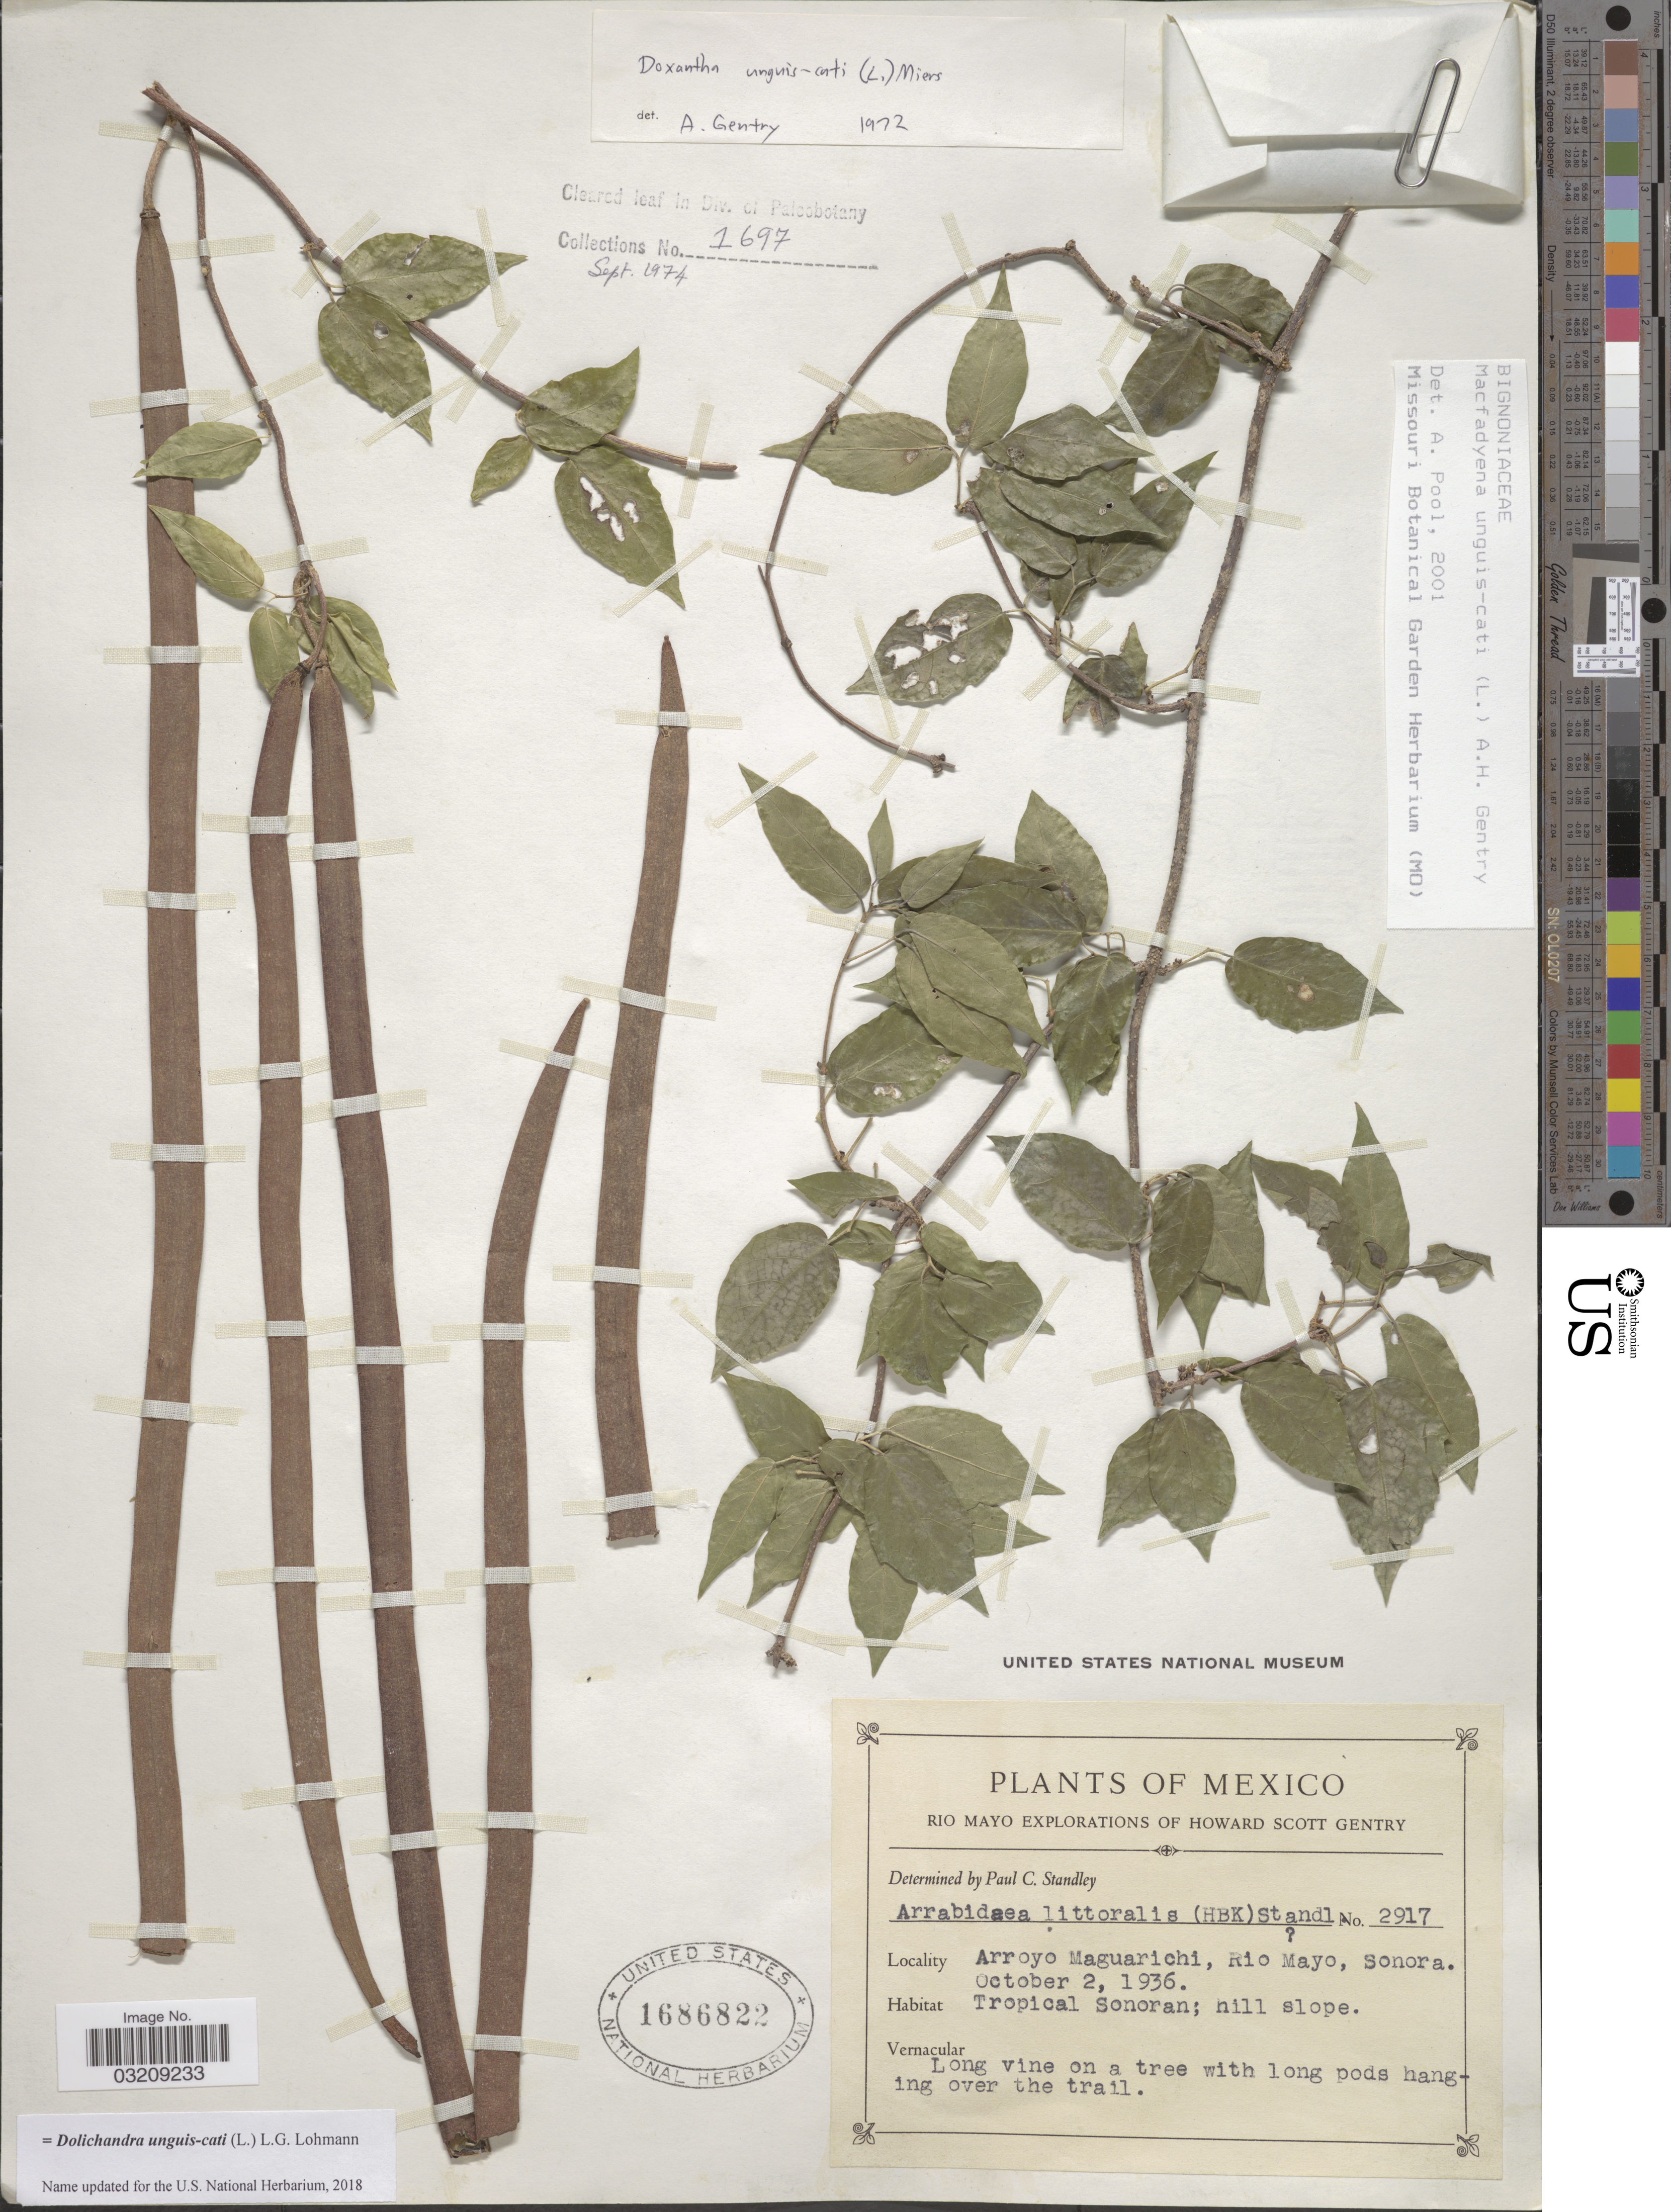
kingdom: Plantae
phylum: Tracheophyta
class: Magnoliopsida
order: Lamiales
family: Bignoniaceae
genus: Dolichandra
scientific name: Dolichandra unguis-cati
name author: (L.) L.G. Lohmann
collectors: H. S. Gentry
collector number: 2917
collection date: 1936-10-02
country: Mexico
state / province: Sonora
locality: Arroyo Maguarichi, Rio Mayo. Tropical Sonoran.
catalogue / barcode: US 1686822